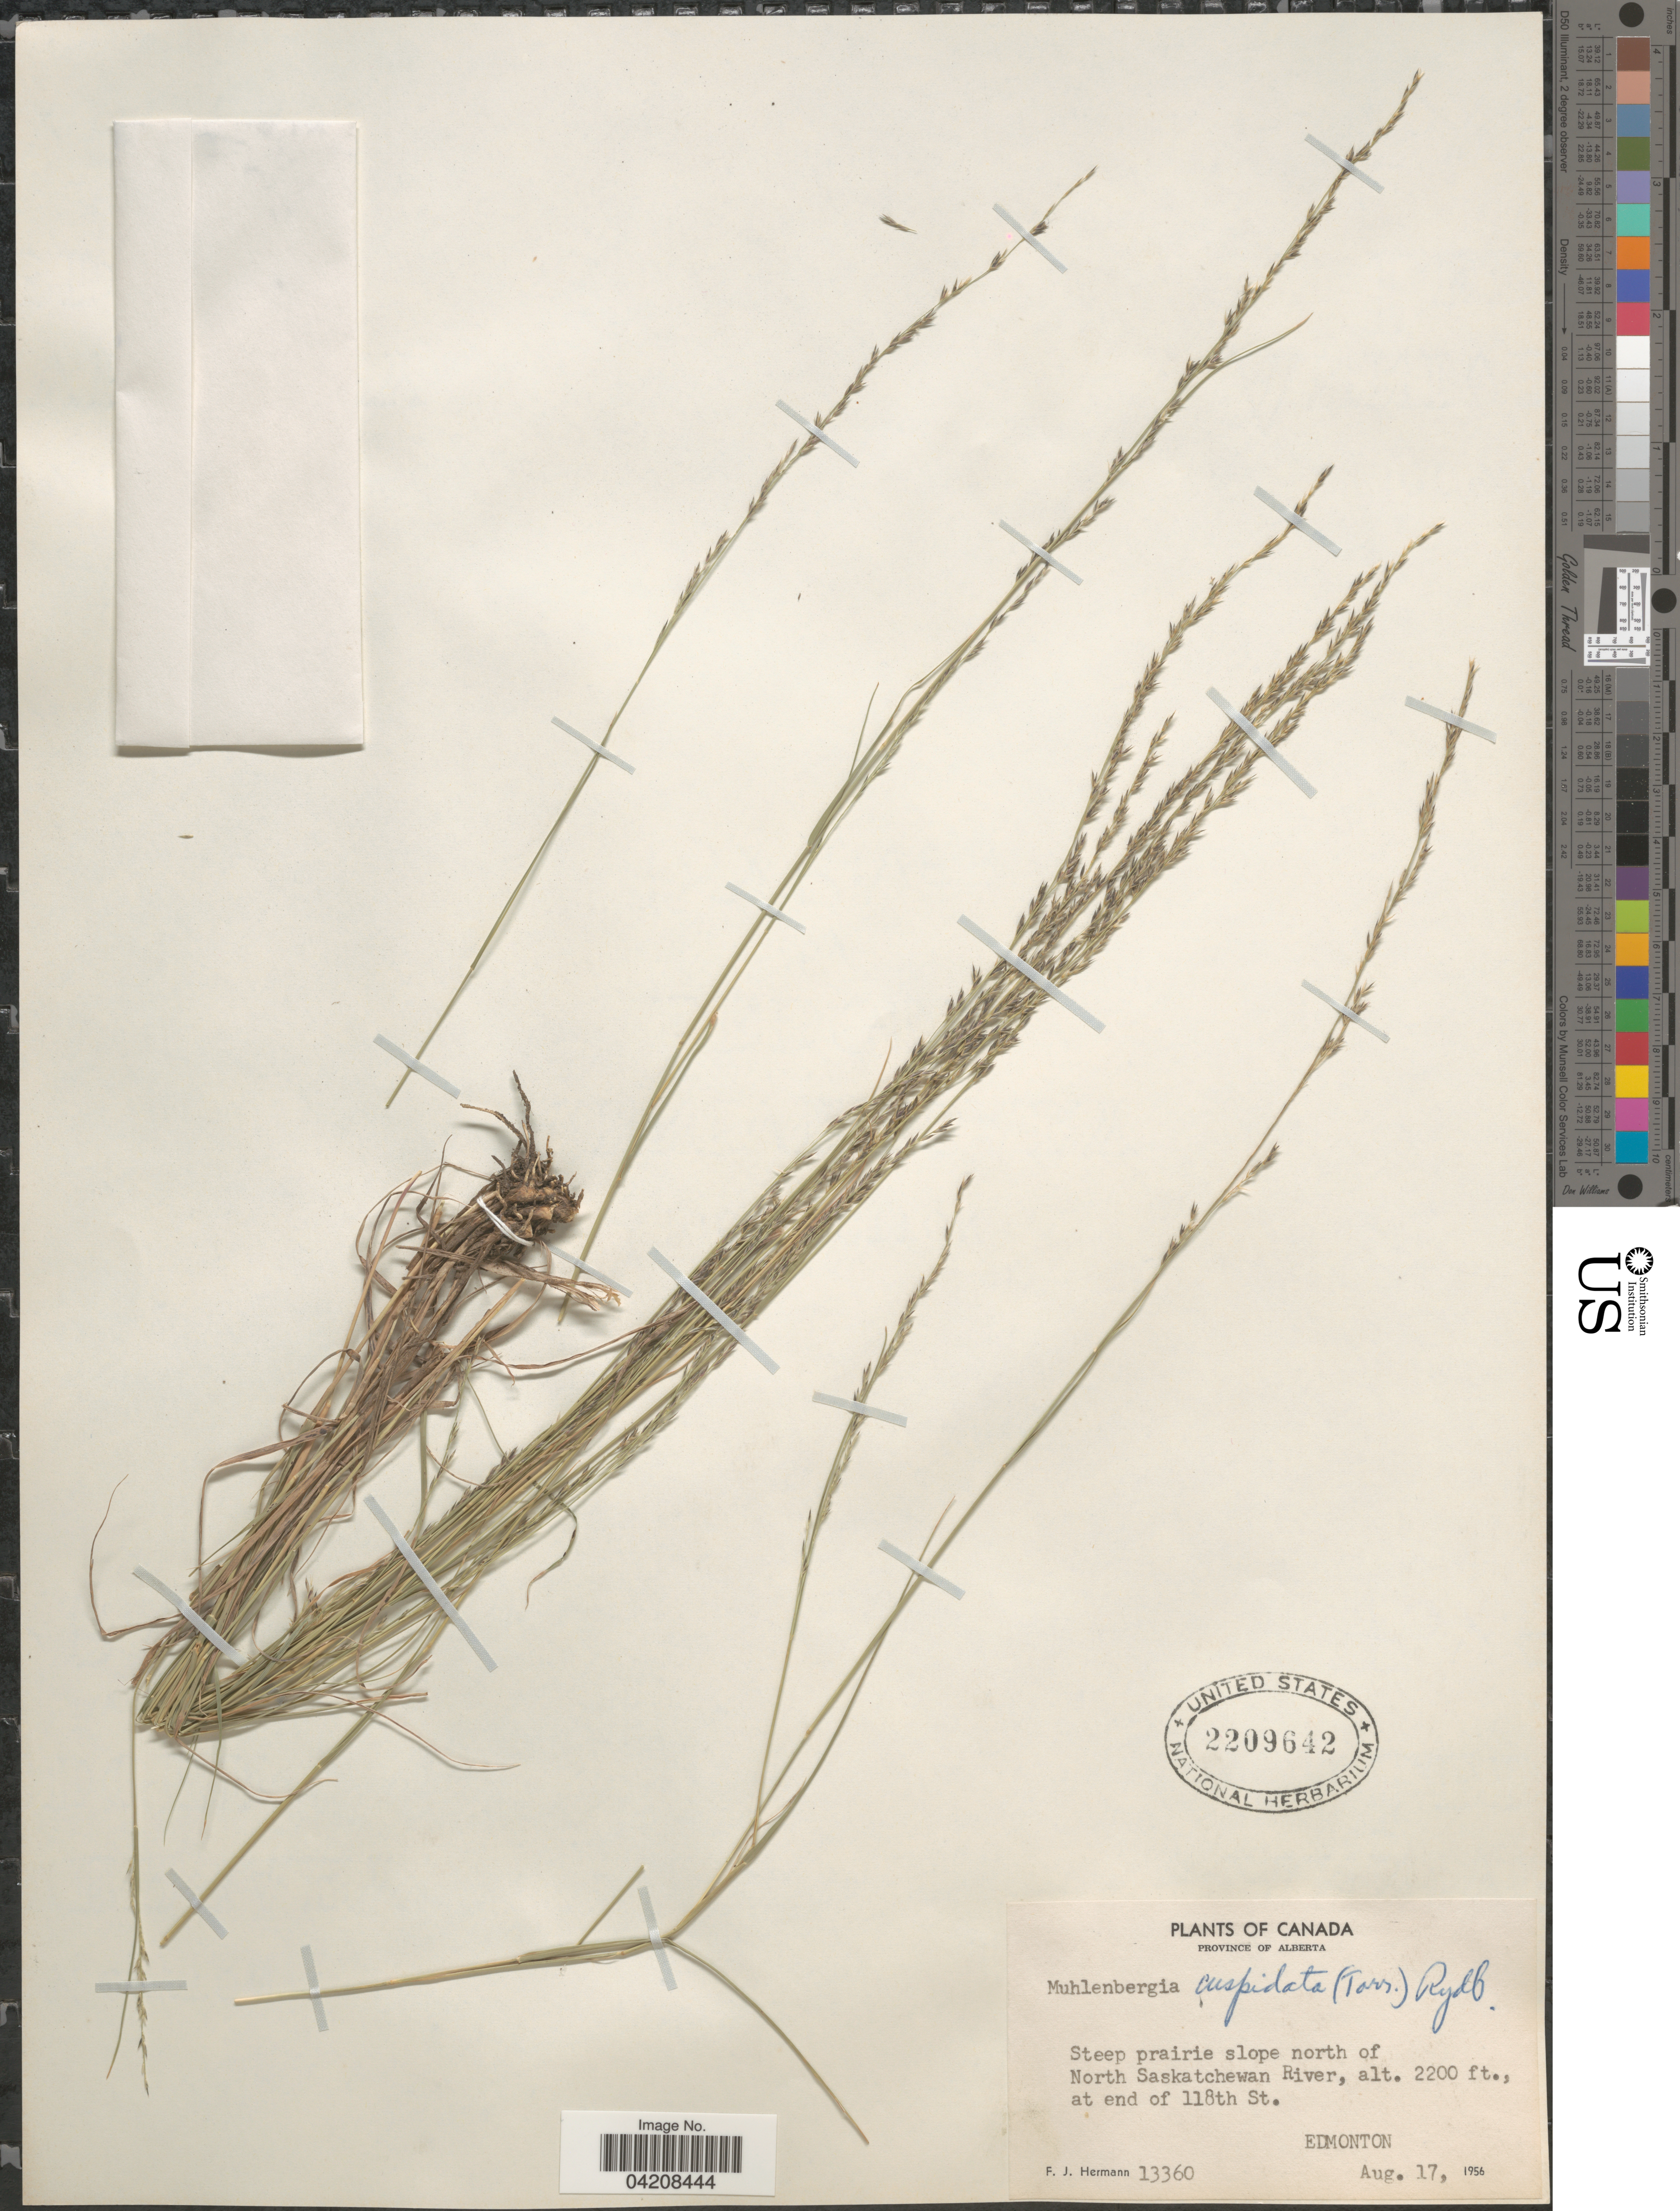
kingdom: Plantae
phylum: Tracheophyta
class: Liliopsida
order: Poales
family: Poaceae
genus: Muhlenbergia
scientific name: Muhlenbergia cuspidata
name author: (Torr. ex Hook.) Rydb.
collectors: F. J. Hermann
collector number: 13360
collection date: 1956-08-17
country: Canada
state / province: Alberta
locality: Steep prairie slope north of North Saskatchewan River, at end of 118th St. Edmonton.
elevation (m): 671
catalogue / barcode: US 2209642